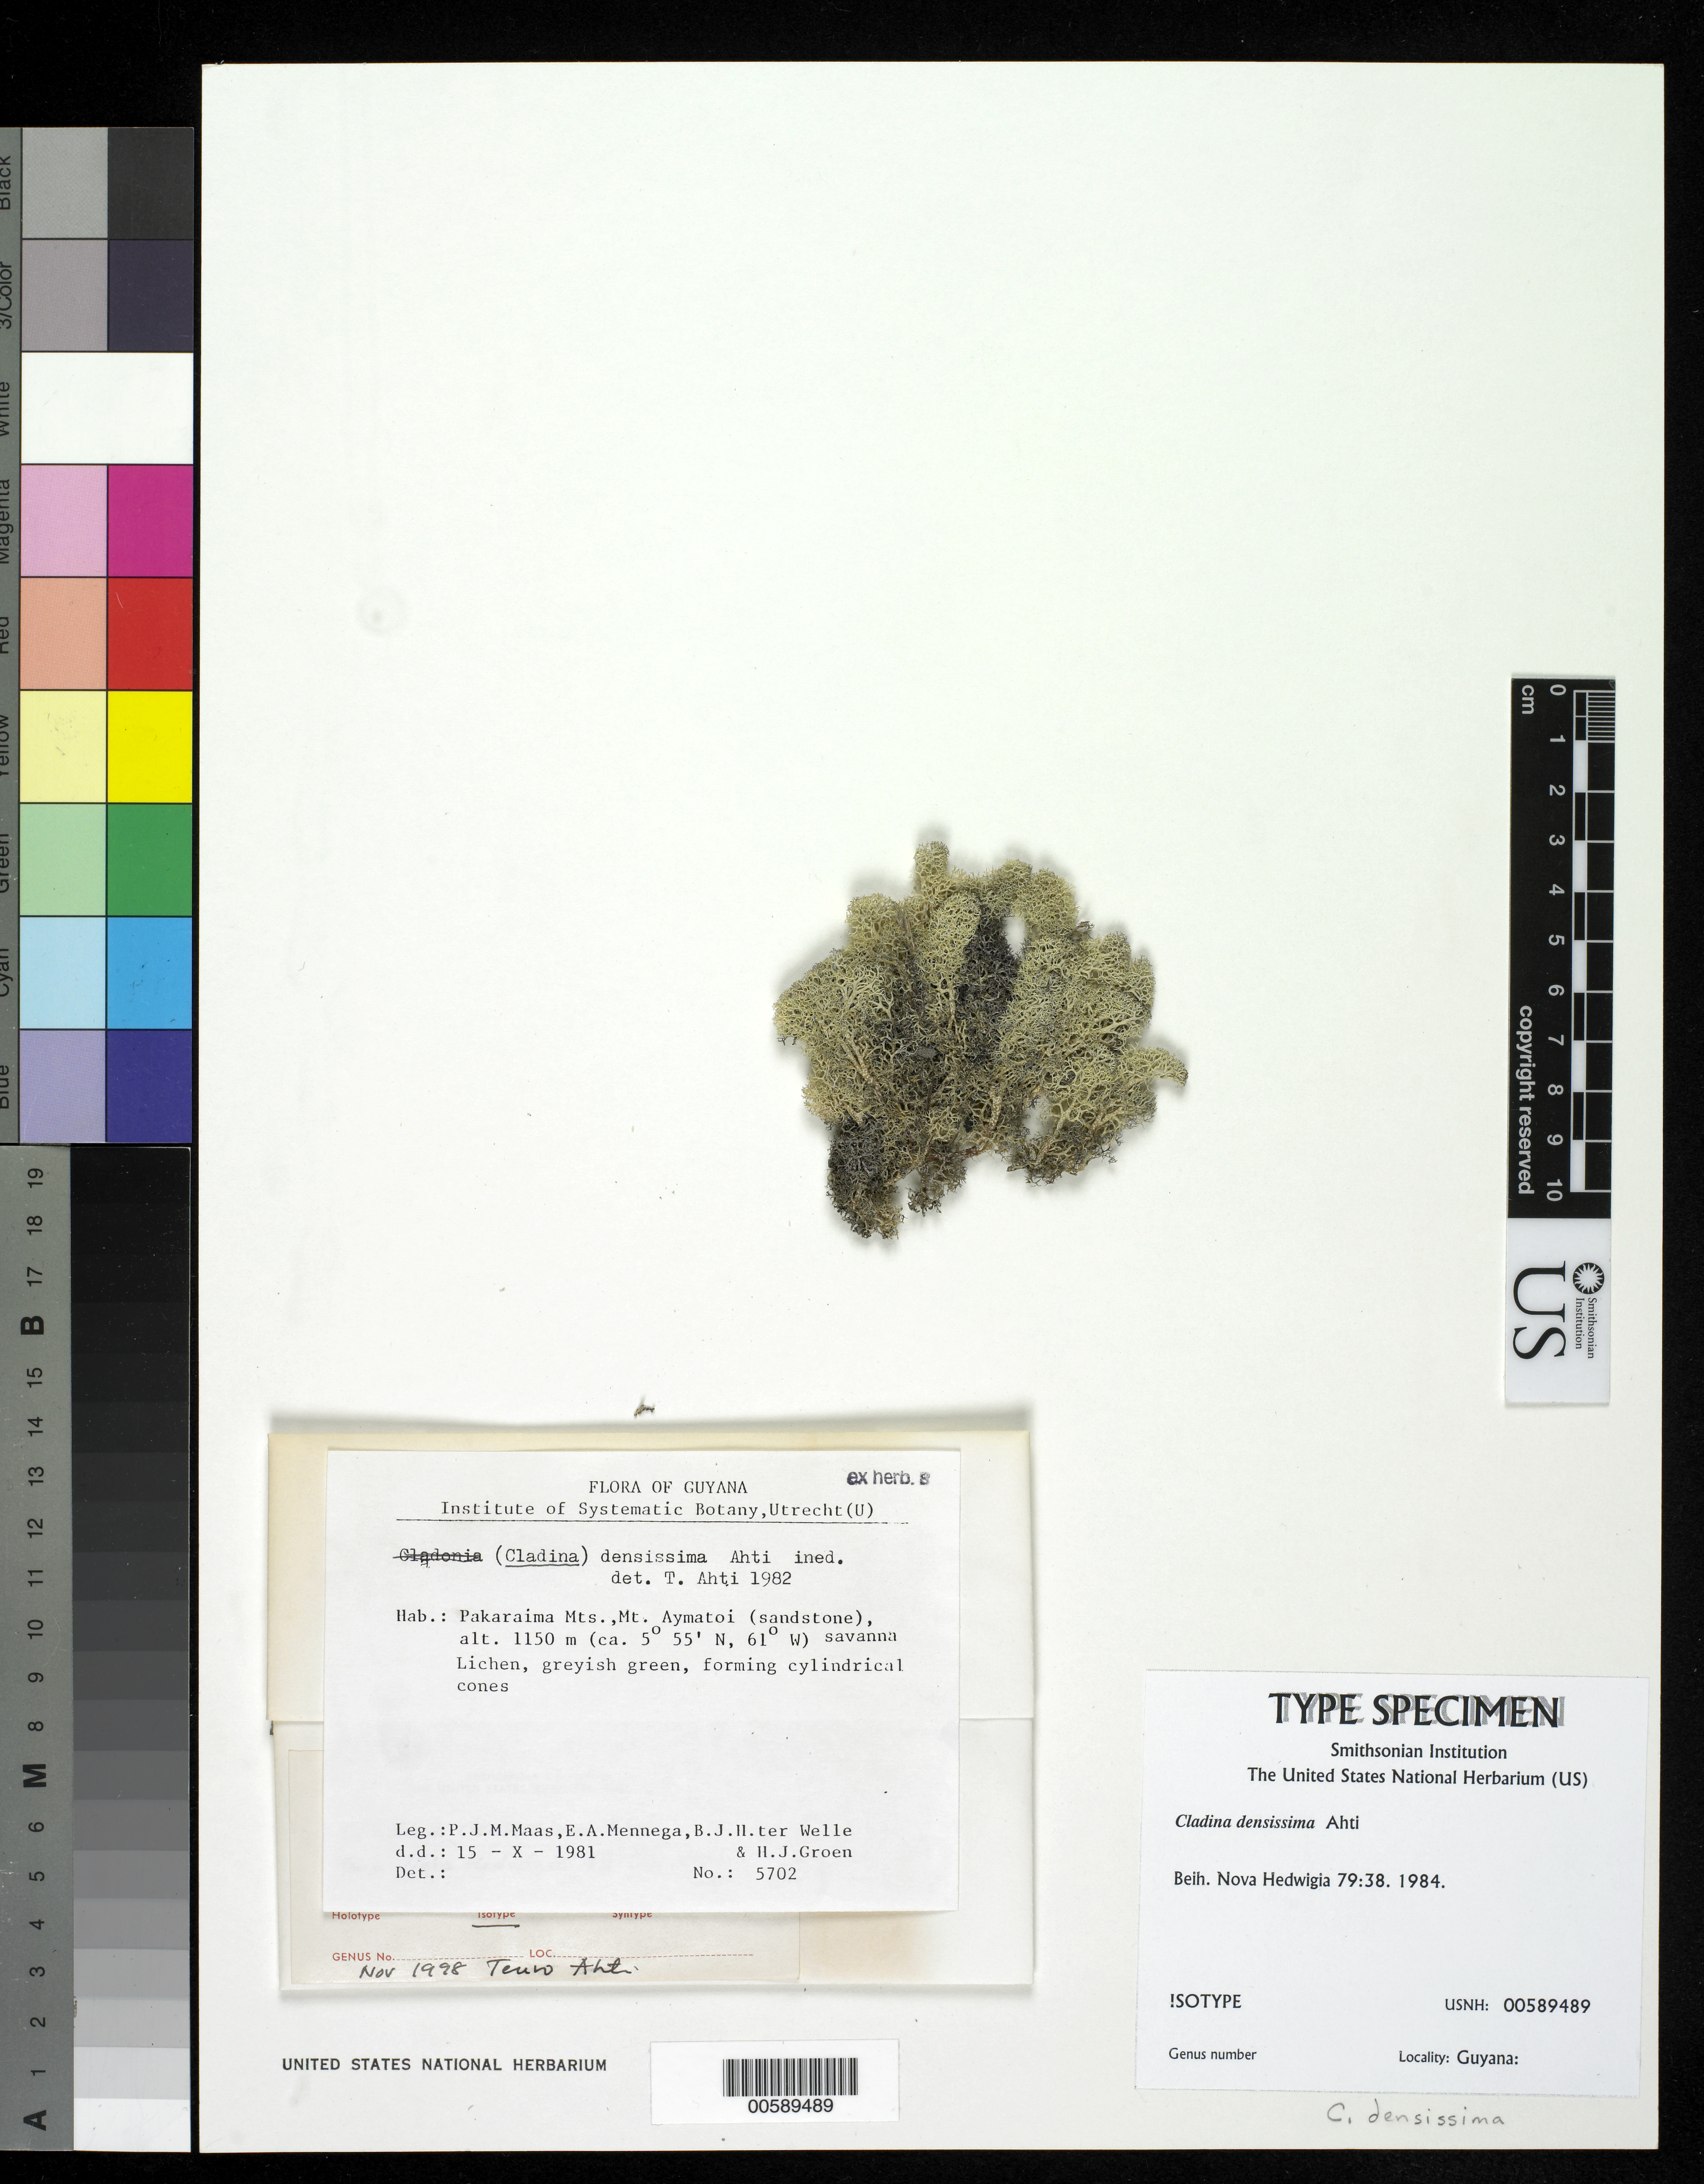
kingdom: Fungi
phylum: Ascomycota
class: Lecanoromycetes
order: Lecanorales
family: Cladoniaceae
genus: Cladina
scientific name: Cladina densissima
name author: Ahti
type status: Isotype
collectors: P. Maas, E. A. Mennega & B. Welle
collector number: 5702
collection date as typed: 15 Oct 1981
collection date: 1981-10-15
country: Guyana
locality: Pakaraima Mts., Mt. Aymatoi.